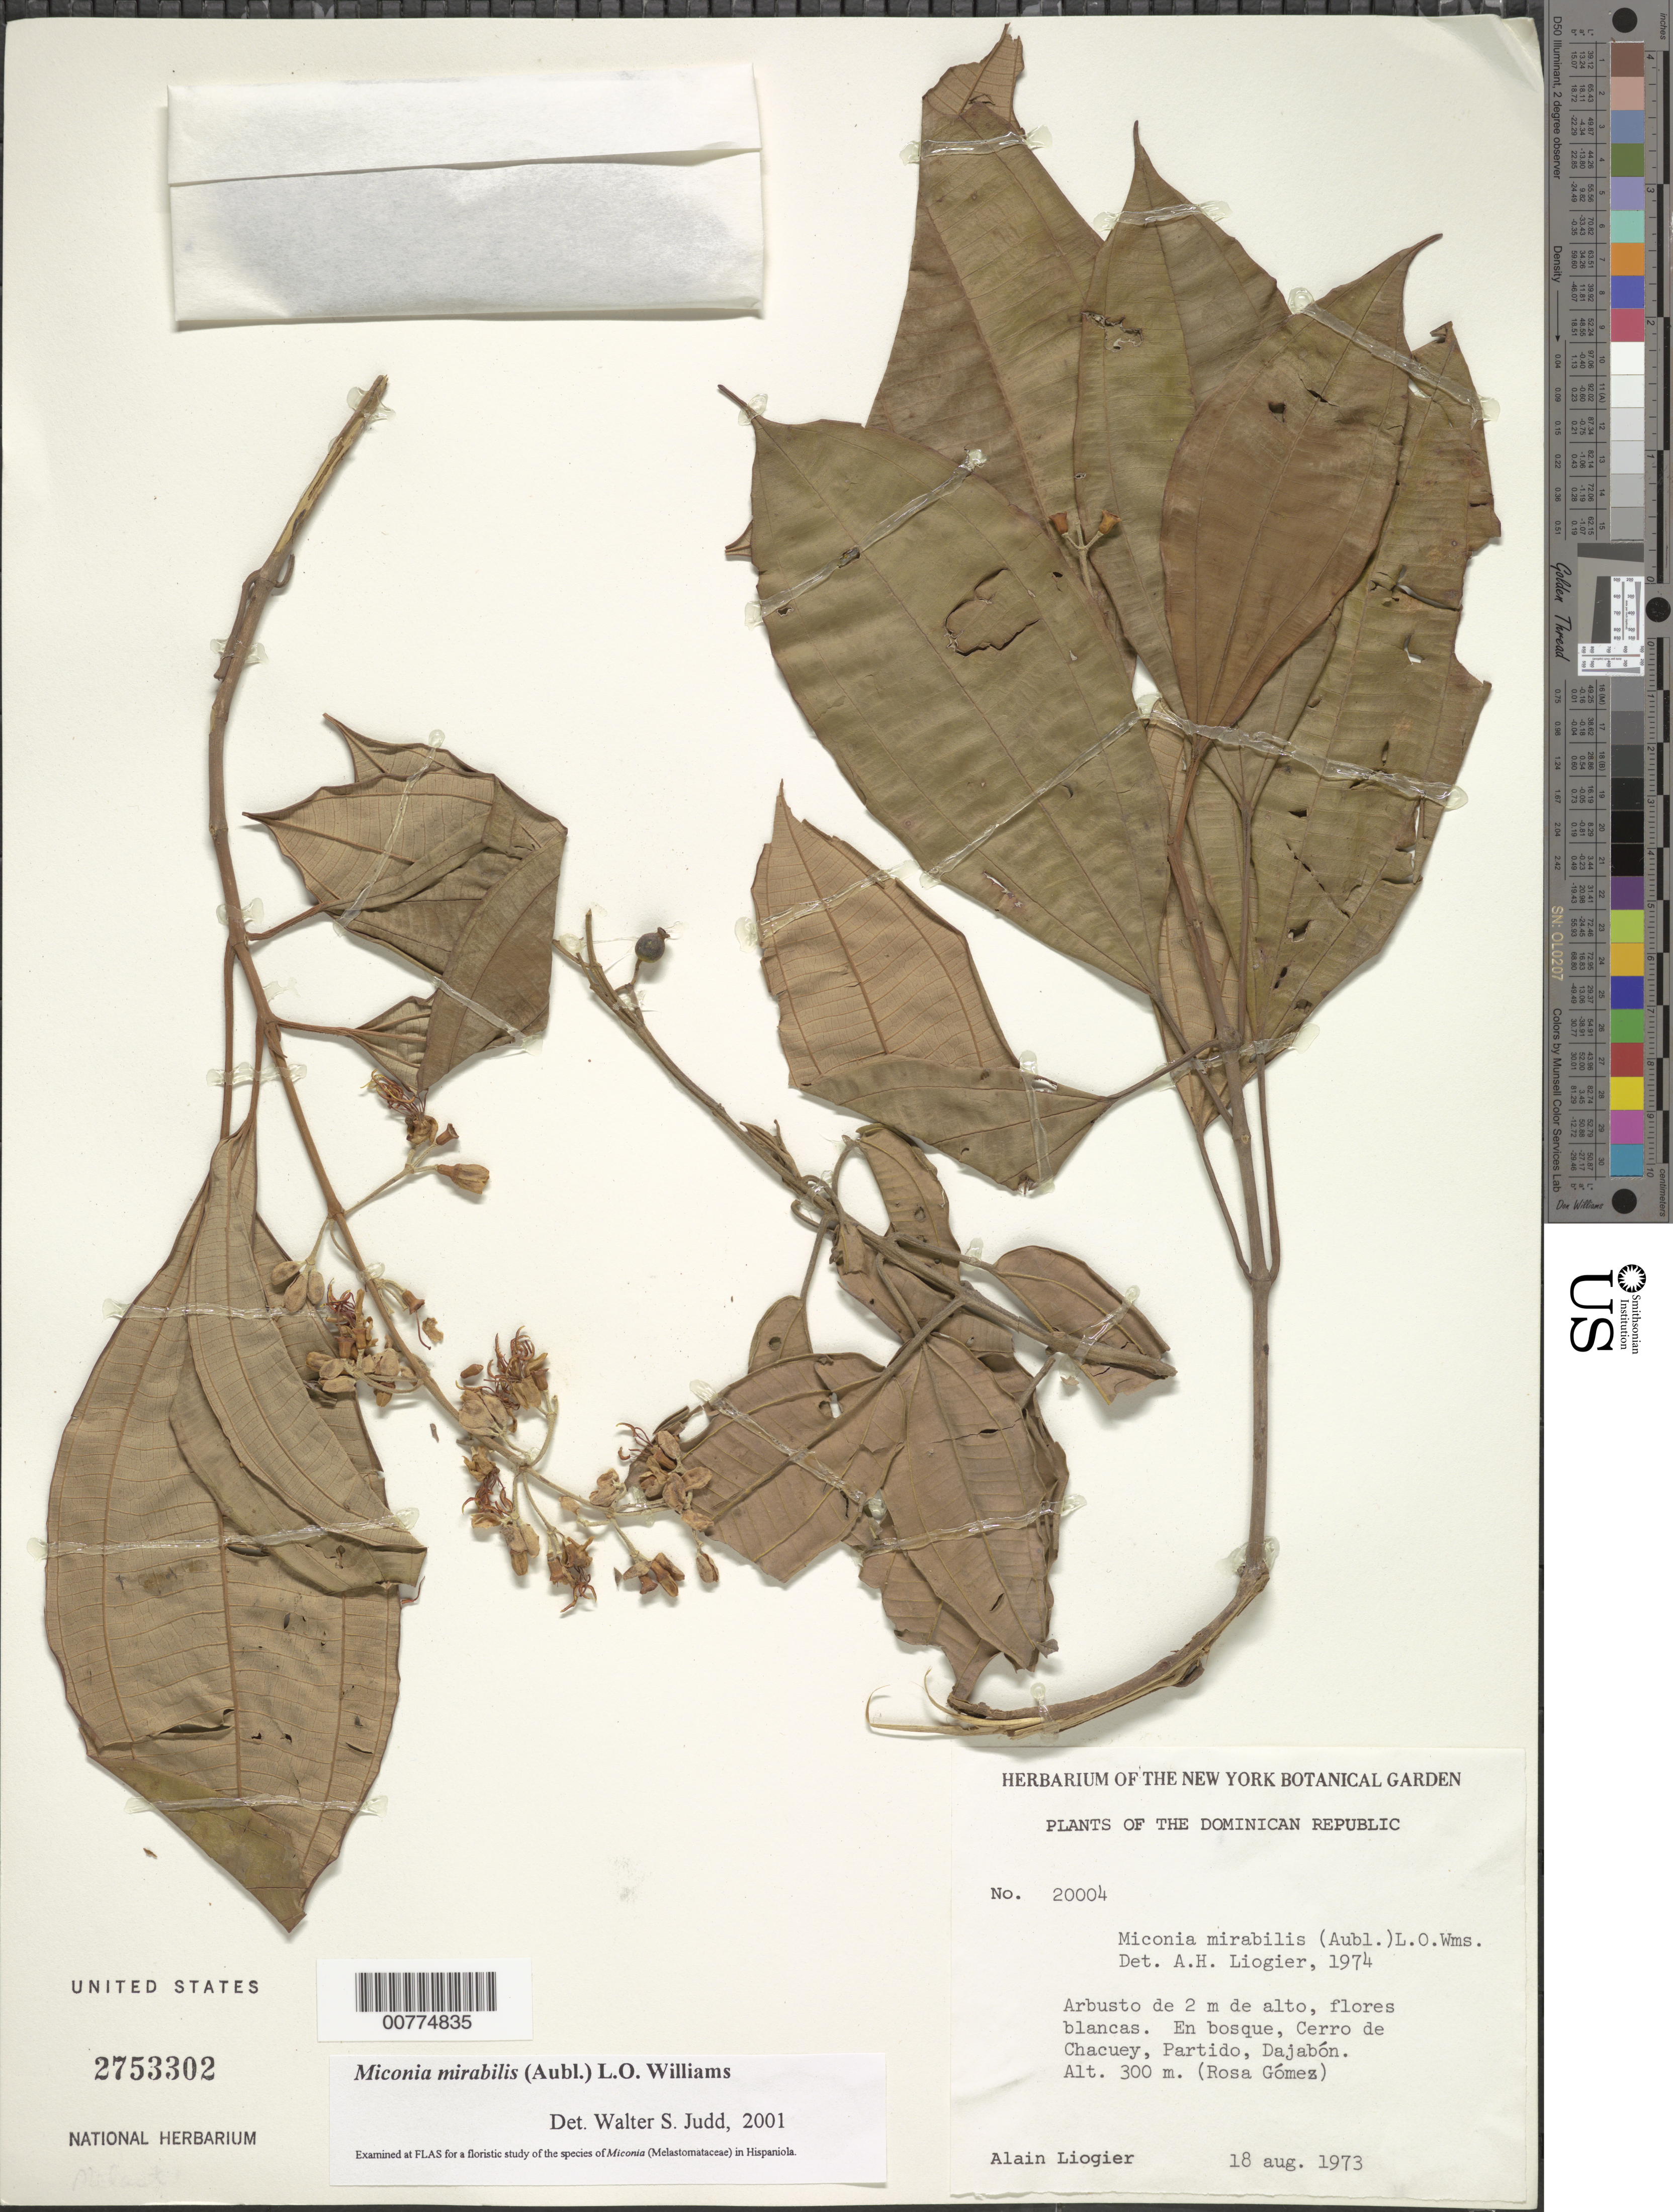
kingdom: Plantae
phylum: Tracheophyta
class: Magnoliopsida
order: Myrtales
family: Melastomataceae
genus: Miconia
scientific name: Miconia mirabilis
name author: (Aubl.) L.O. Williams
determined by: Judd, Walter S.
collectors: A. H. Liogier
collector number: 20004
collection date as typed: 18 Aug 1973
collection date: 1973-08-18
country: Dominican Republic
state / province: Dajabon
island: Hispaniola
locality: Partido, Cerro de Chacuey, (Rosa Gómez).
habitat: In forest.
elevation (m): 300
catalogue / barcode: US 2753302